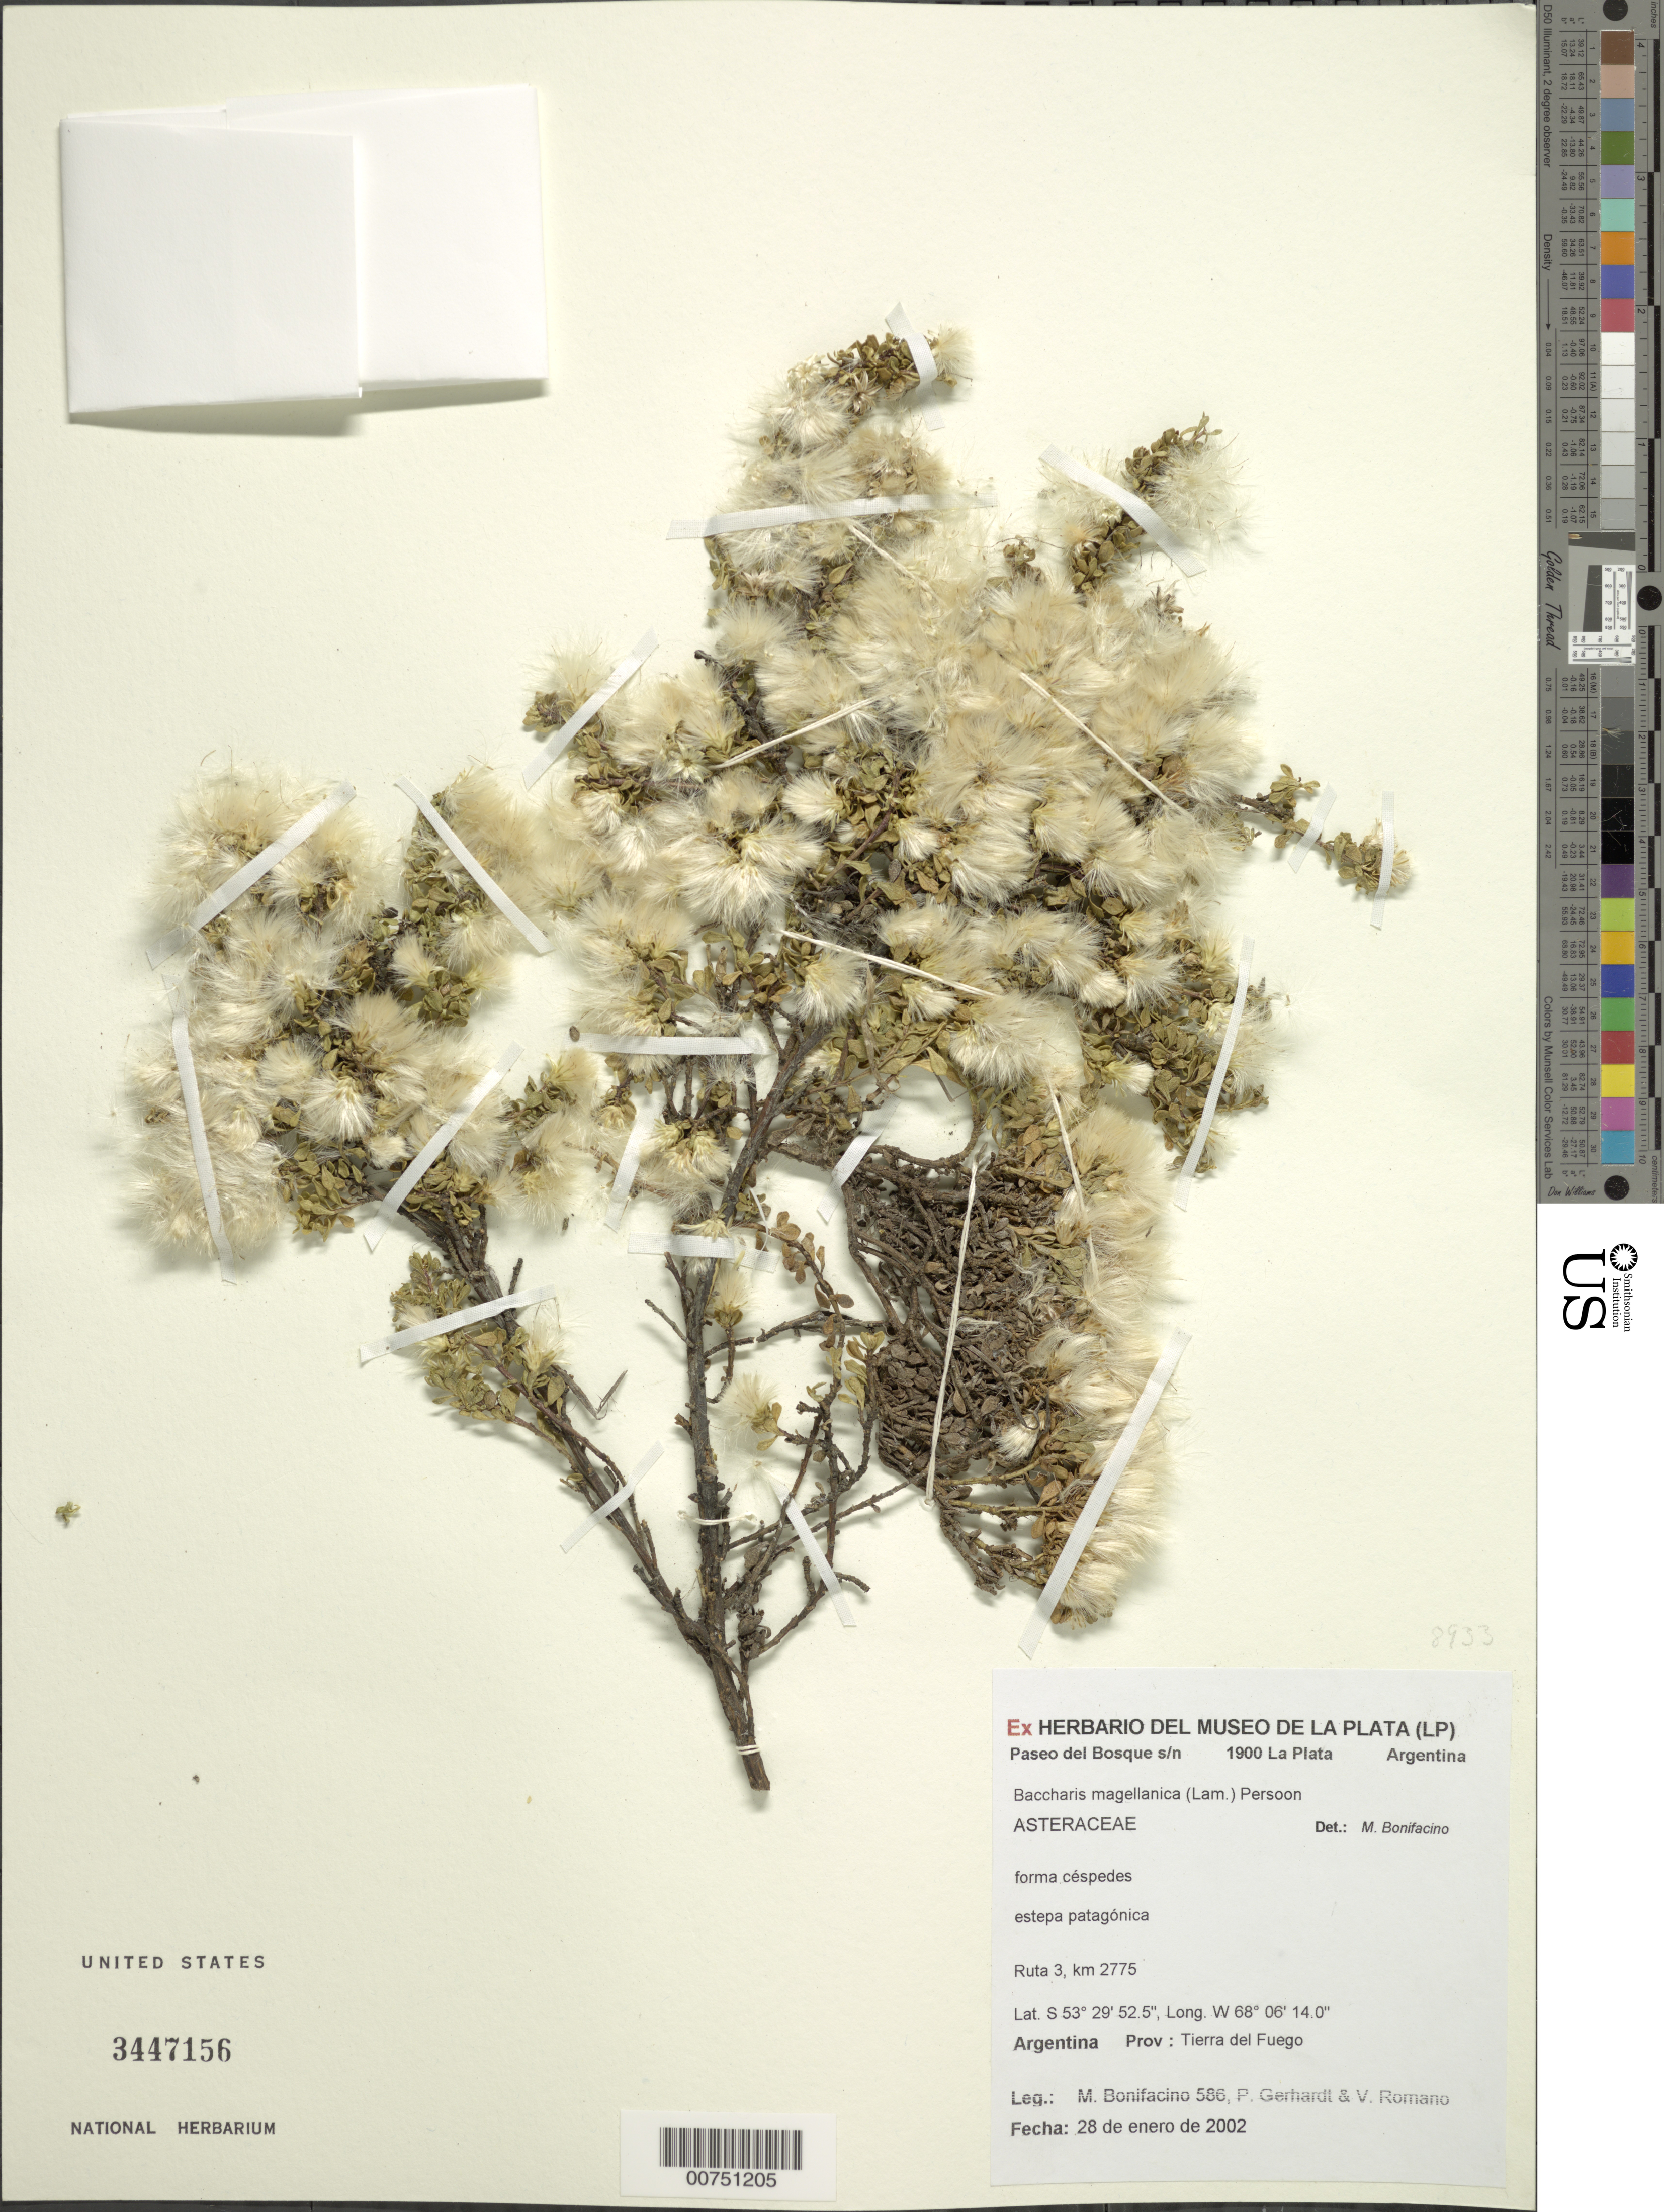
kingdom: Plantae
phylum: Tracheophyta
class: Magnoliopsida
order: Asterales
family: Asteraceae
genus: Baccharis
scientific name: Baccharis magellanica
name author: (Lam.) Pers.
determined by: Bonifacino, José Mauricio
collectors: M. Bonifacino, P. Gerhardt & V. Romano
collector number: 0586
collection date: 2002-01-28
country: Argentina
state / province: Tierra del Fuego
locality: Ruta 3, km 2775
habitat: Estepa patagonica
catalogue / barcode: US 3447156